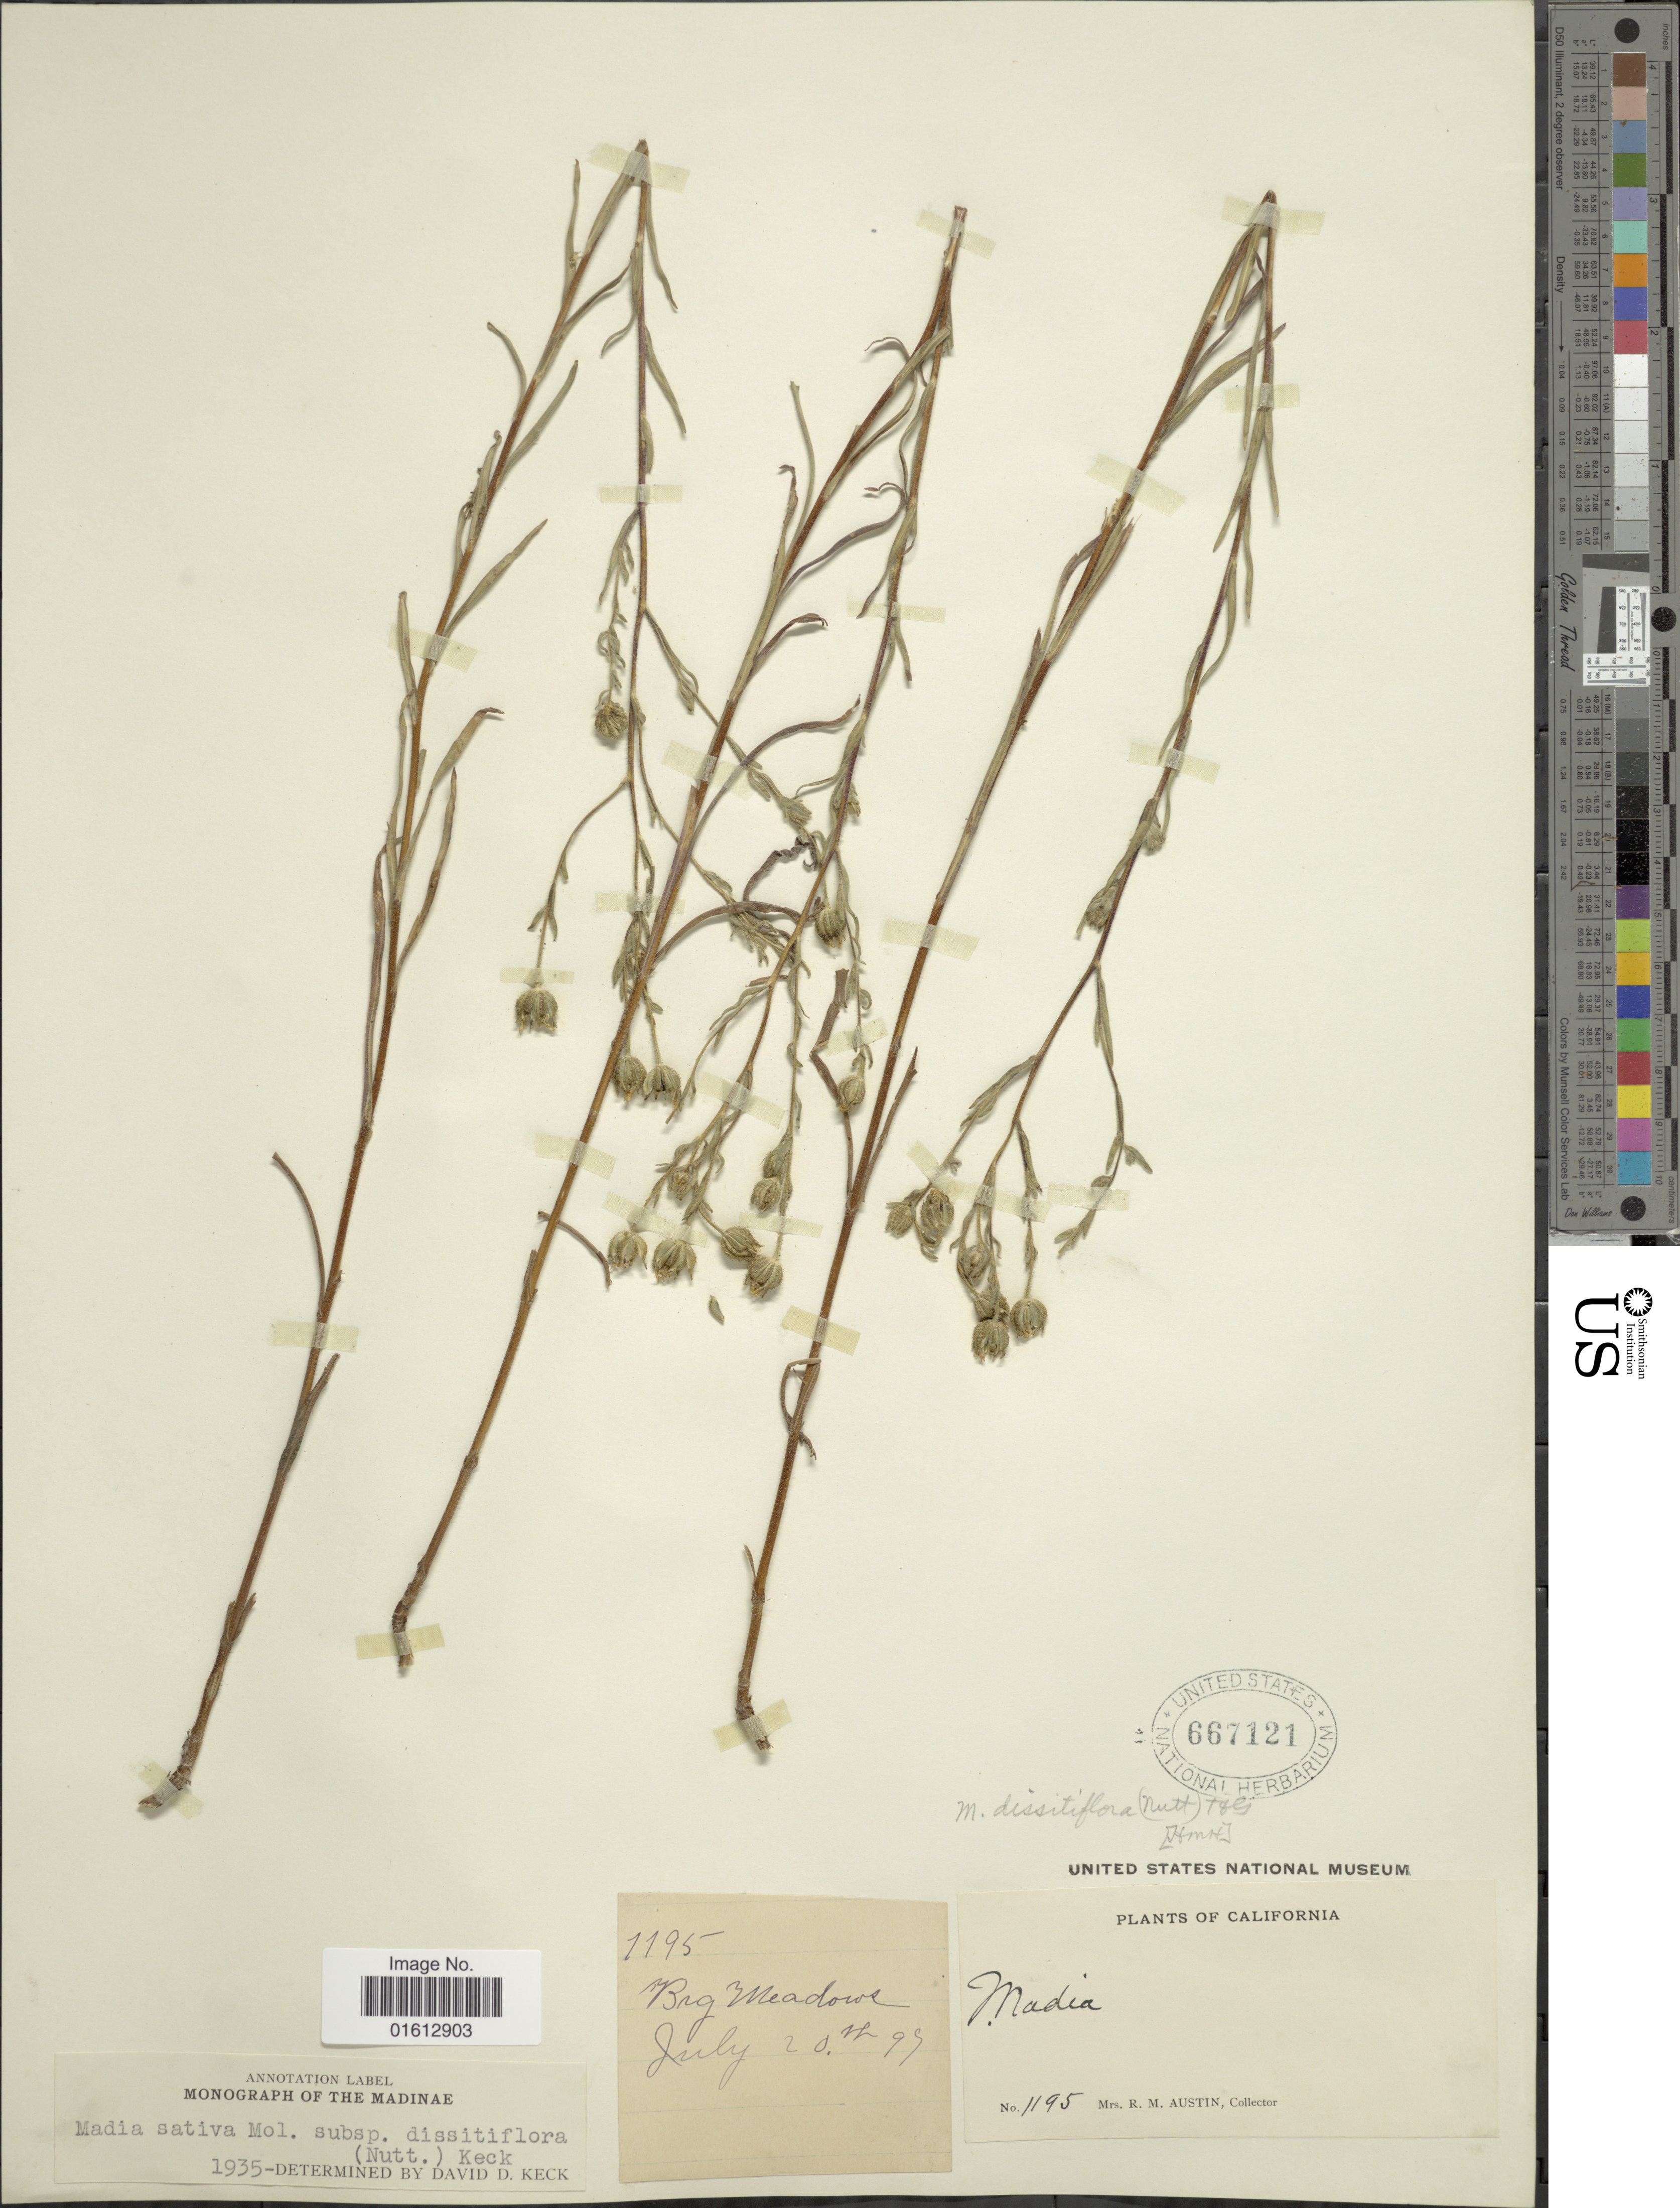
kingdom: Plantae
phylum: Tracheophyta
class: Magnoliopsida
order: Asterales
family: Asteraceae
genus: Madia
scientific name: Madia gracilis subsp. gracilis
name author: (Sm.) D.D. Keck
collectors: R. Austin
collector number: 1195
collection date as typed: Transcribed d/m/y: 20/7/99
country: United States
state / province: California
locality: California, Brg. Meadows.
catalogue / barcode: US 667121